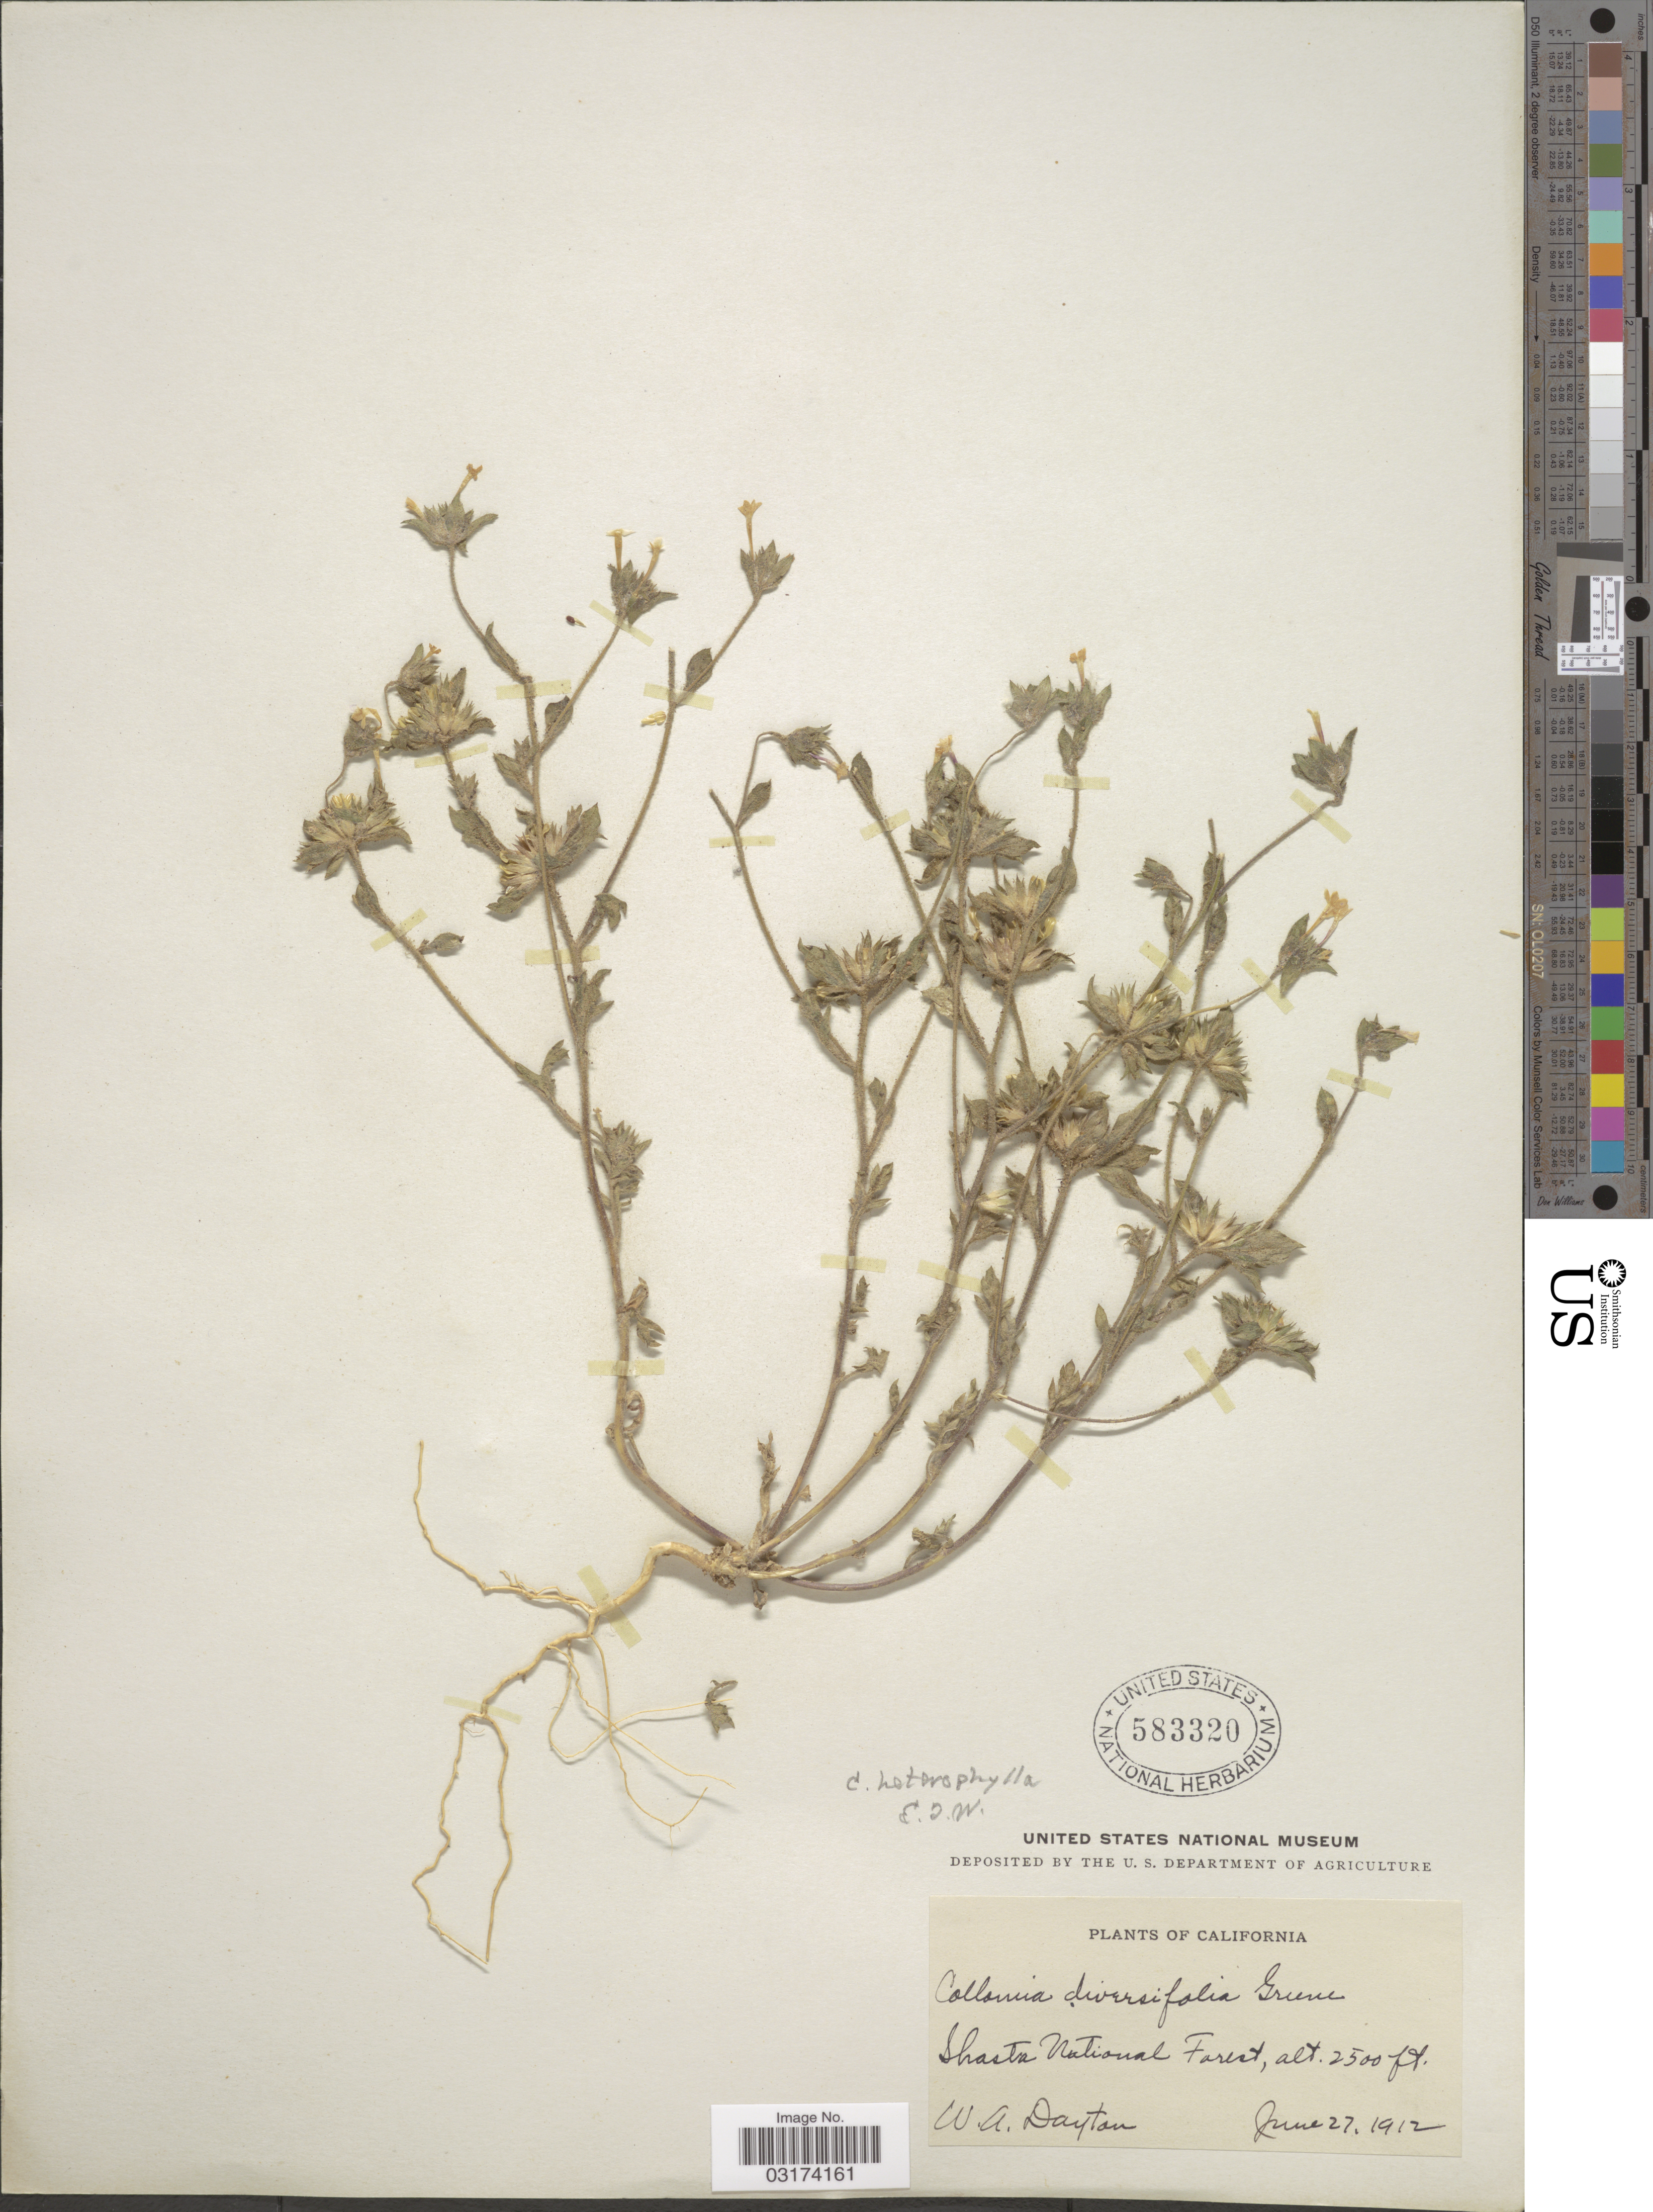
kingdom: Plantae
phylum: Tracheophyta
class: Magnoliopsida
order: Ericales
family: Polemoniaceae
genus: Collomia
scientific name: Collomia diversifolia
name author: Greene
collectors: W. Dayton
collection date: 1912-06-27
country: United States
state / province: California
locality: Shasta National Forest.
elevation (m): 762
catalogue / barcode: US 583320